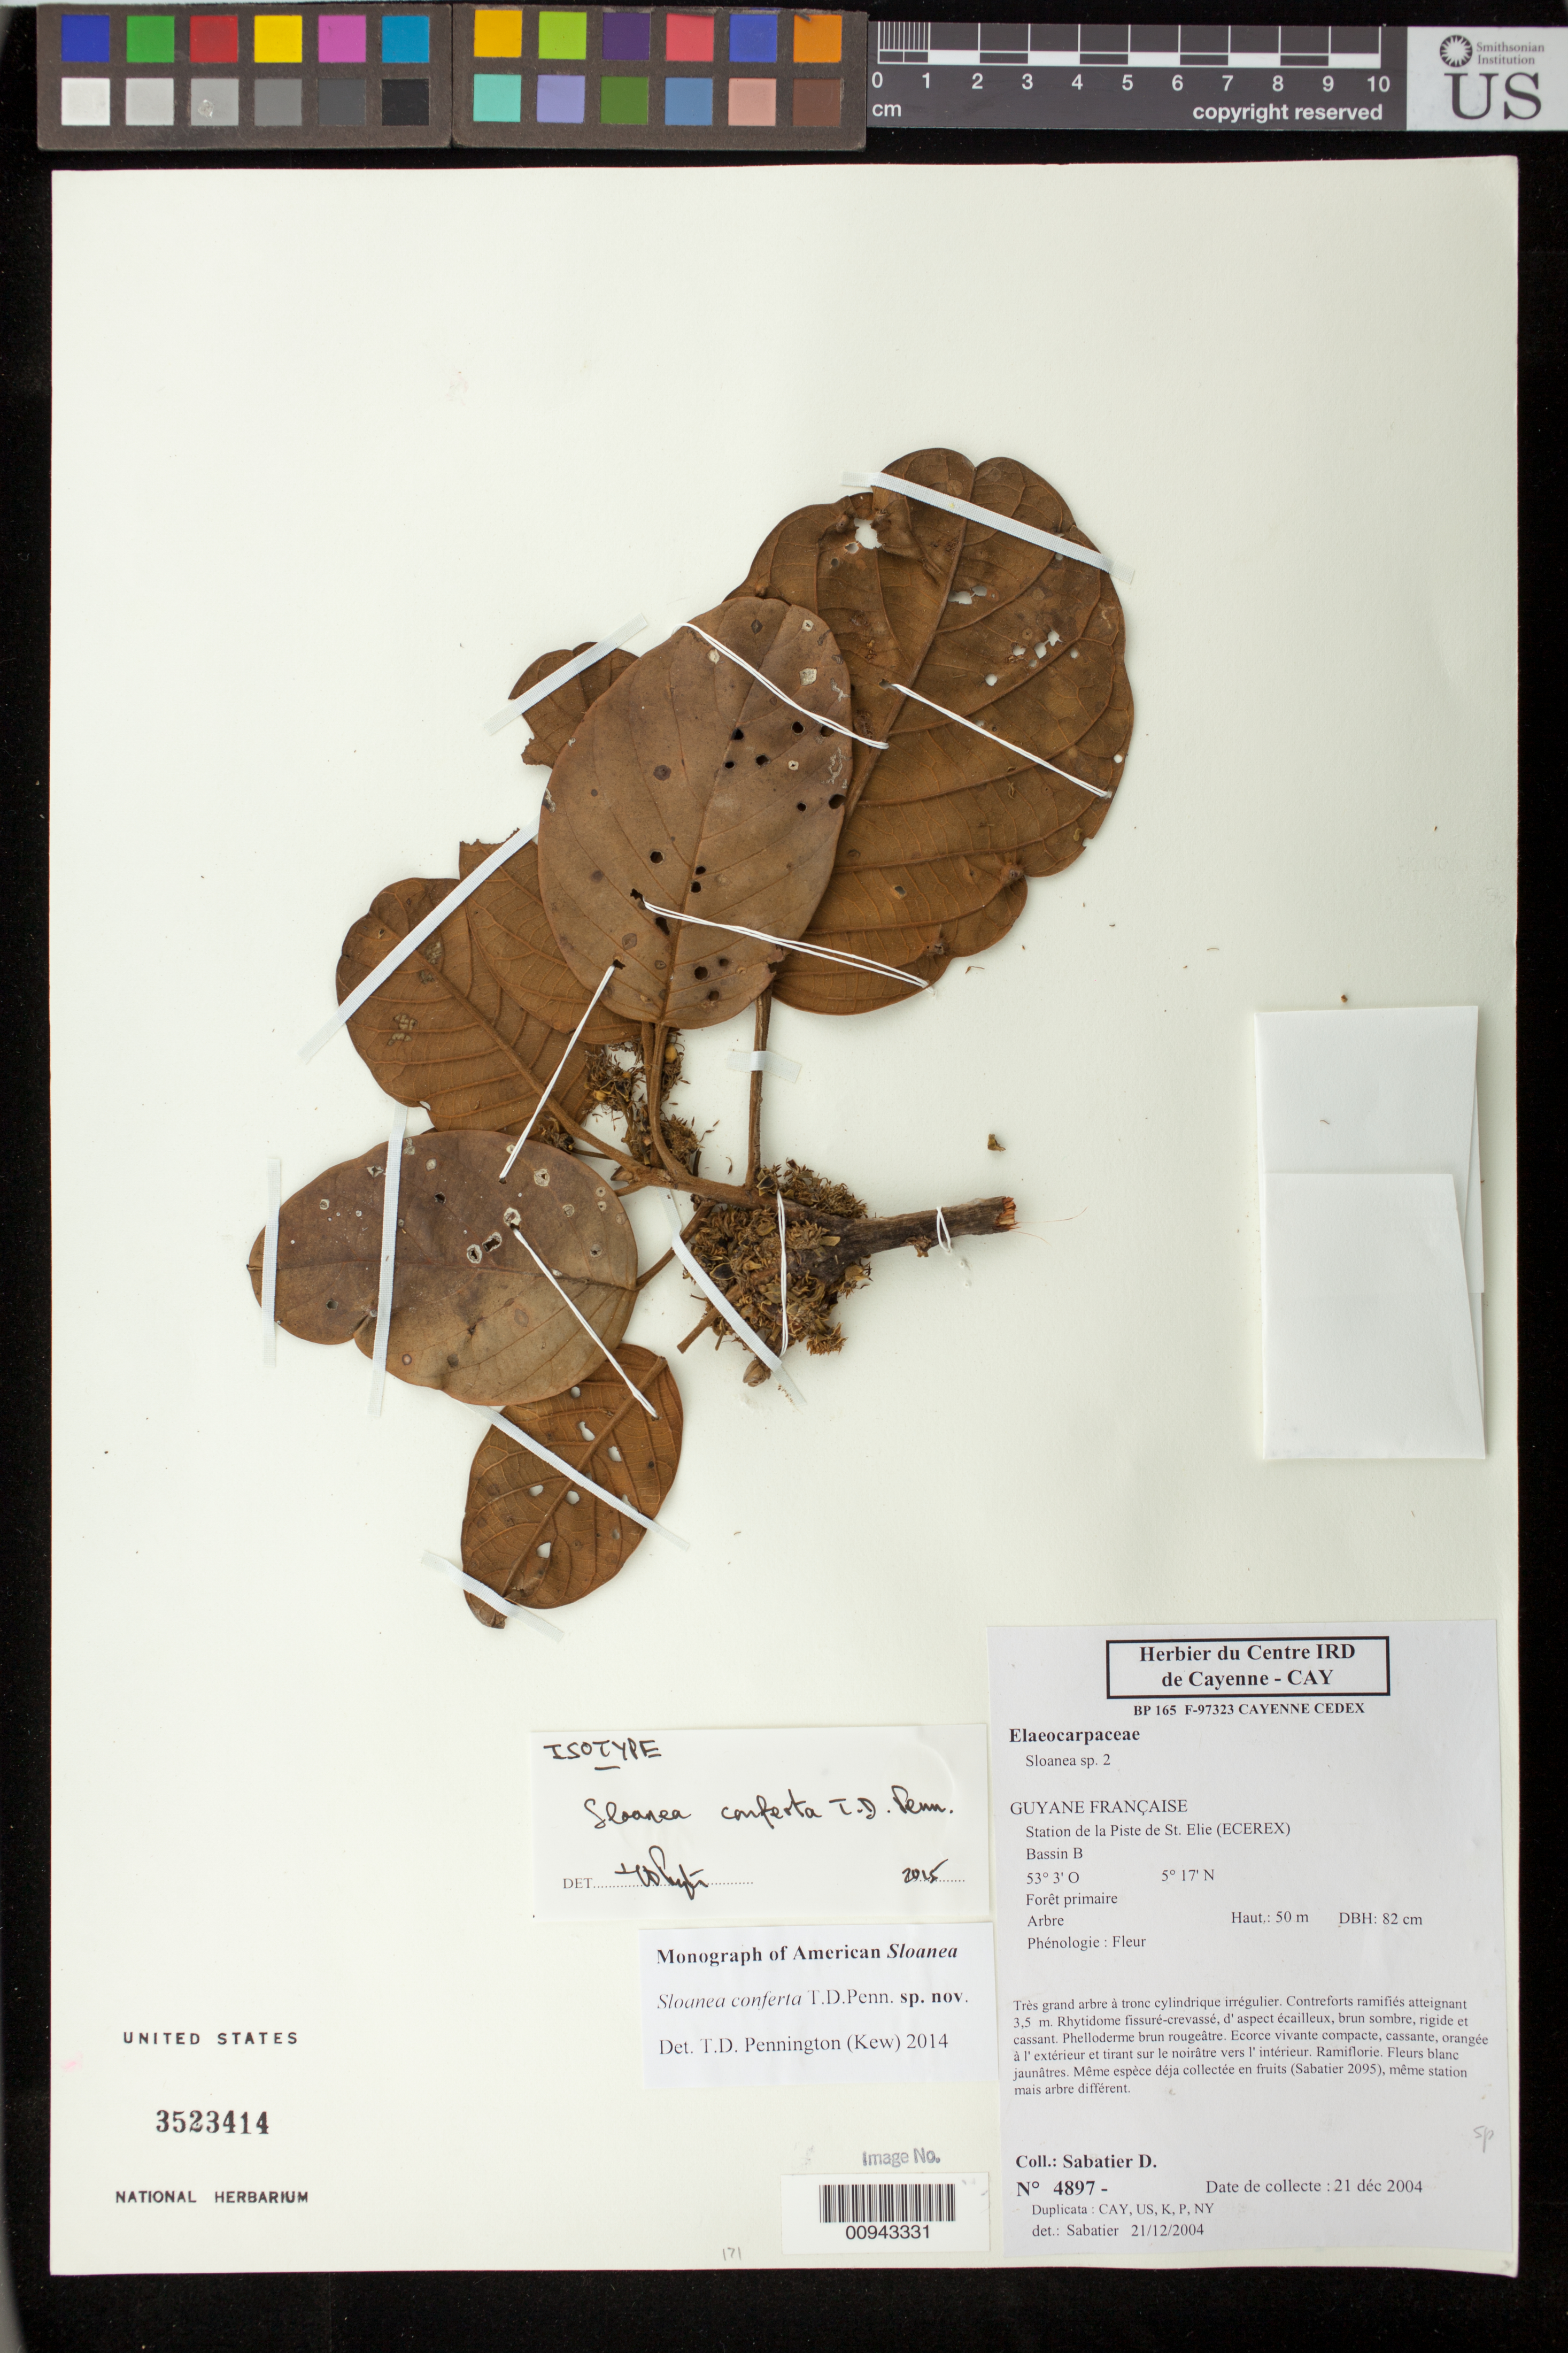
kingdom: Plantae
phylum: Tracheophyta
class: Magnoliopsida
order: Oxalidales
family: Elaeocarpaceae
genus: Sloanea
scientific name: Sloanea conferta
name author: T.D. Penn.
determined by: Pennington, T. D., (K)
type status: Isotype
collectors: D. Sabatier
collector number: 4897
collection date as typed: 21-Dec-04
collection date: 2004-12-21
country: French Guiana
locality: Station de la Piste de St. Elie (ECEREX). Bassin B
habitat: Foret primaire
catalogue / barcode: US 3523414